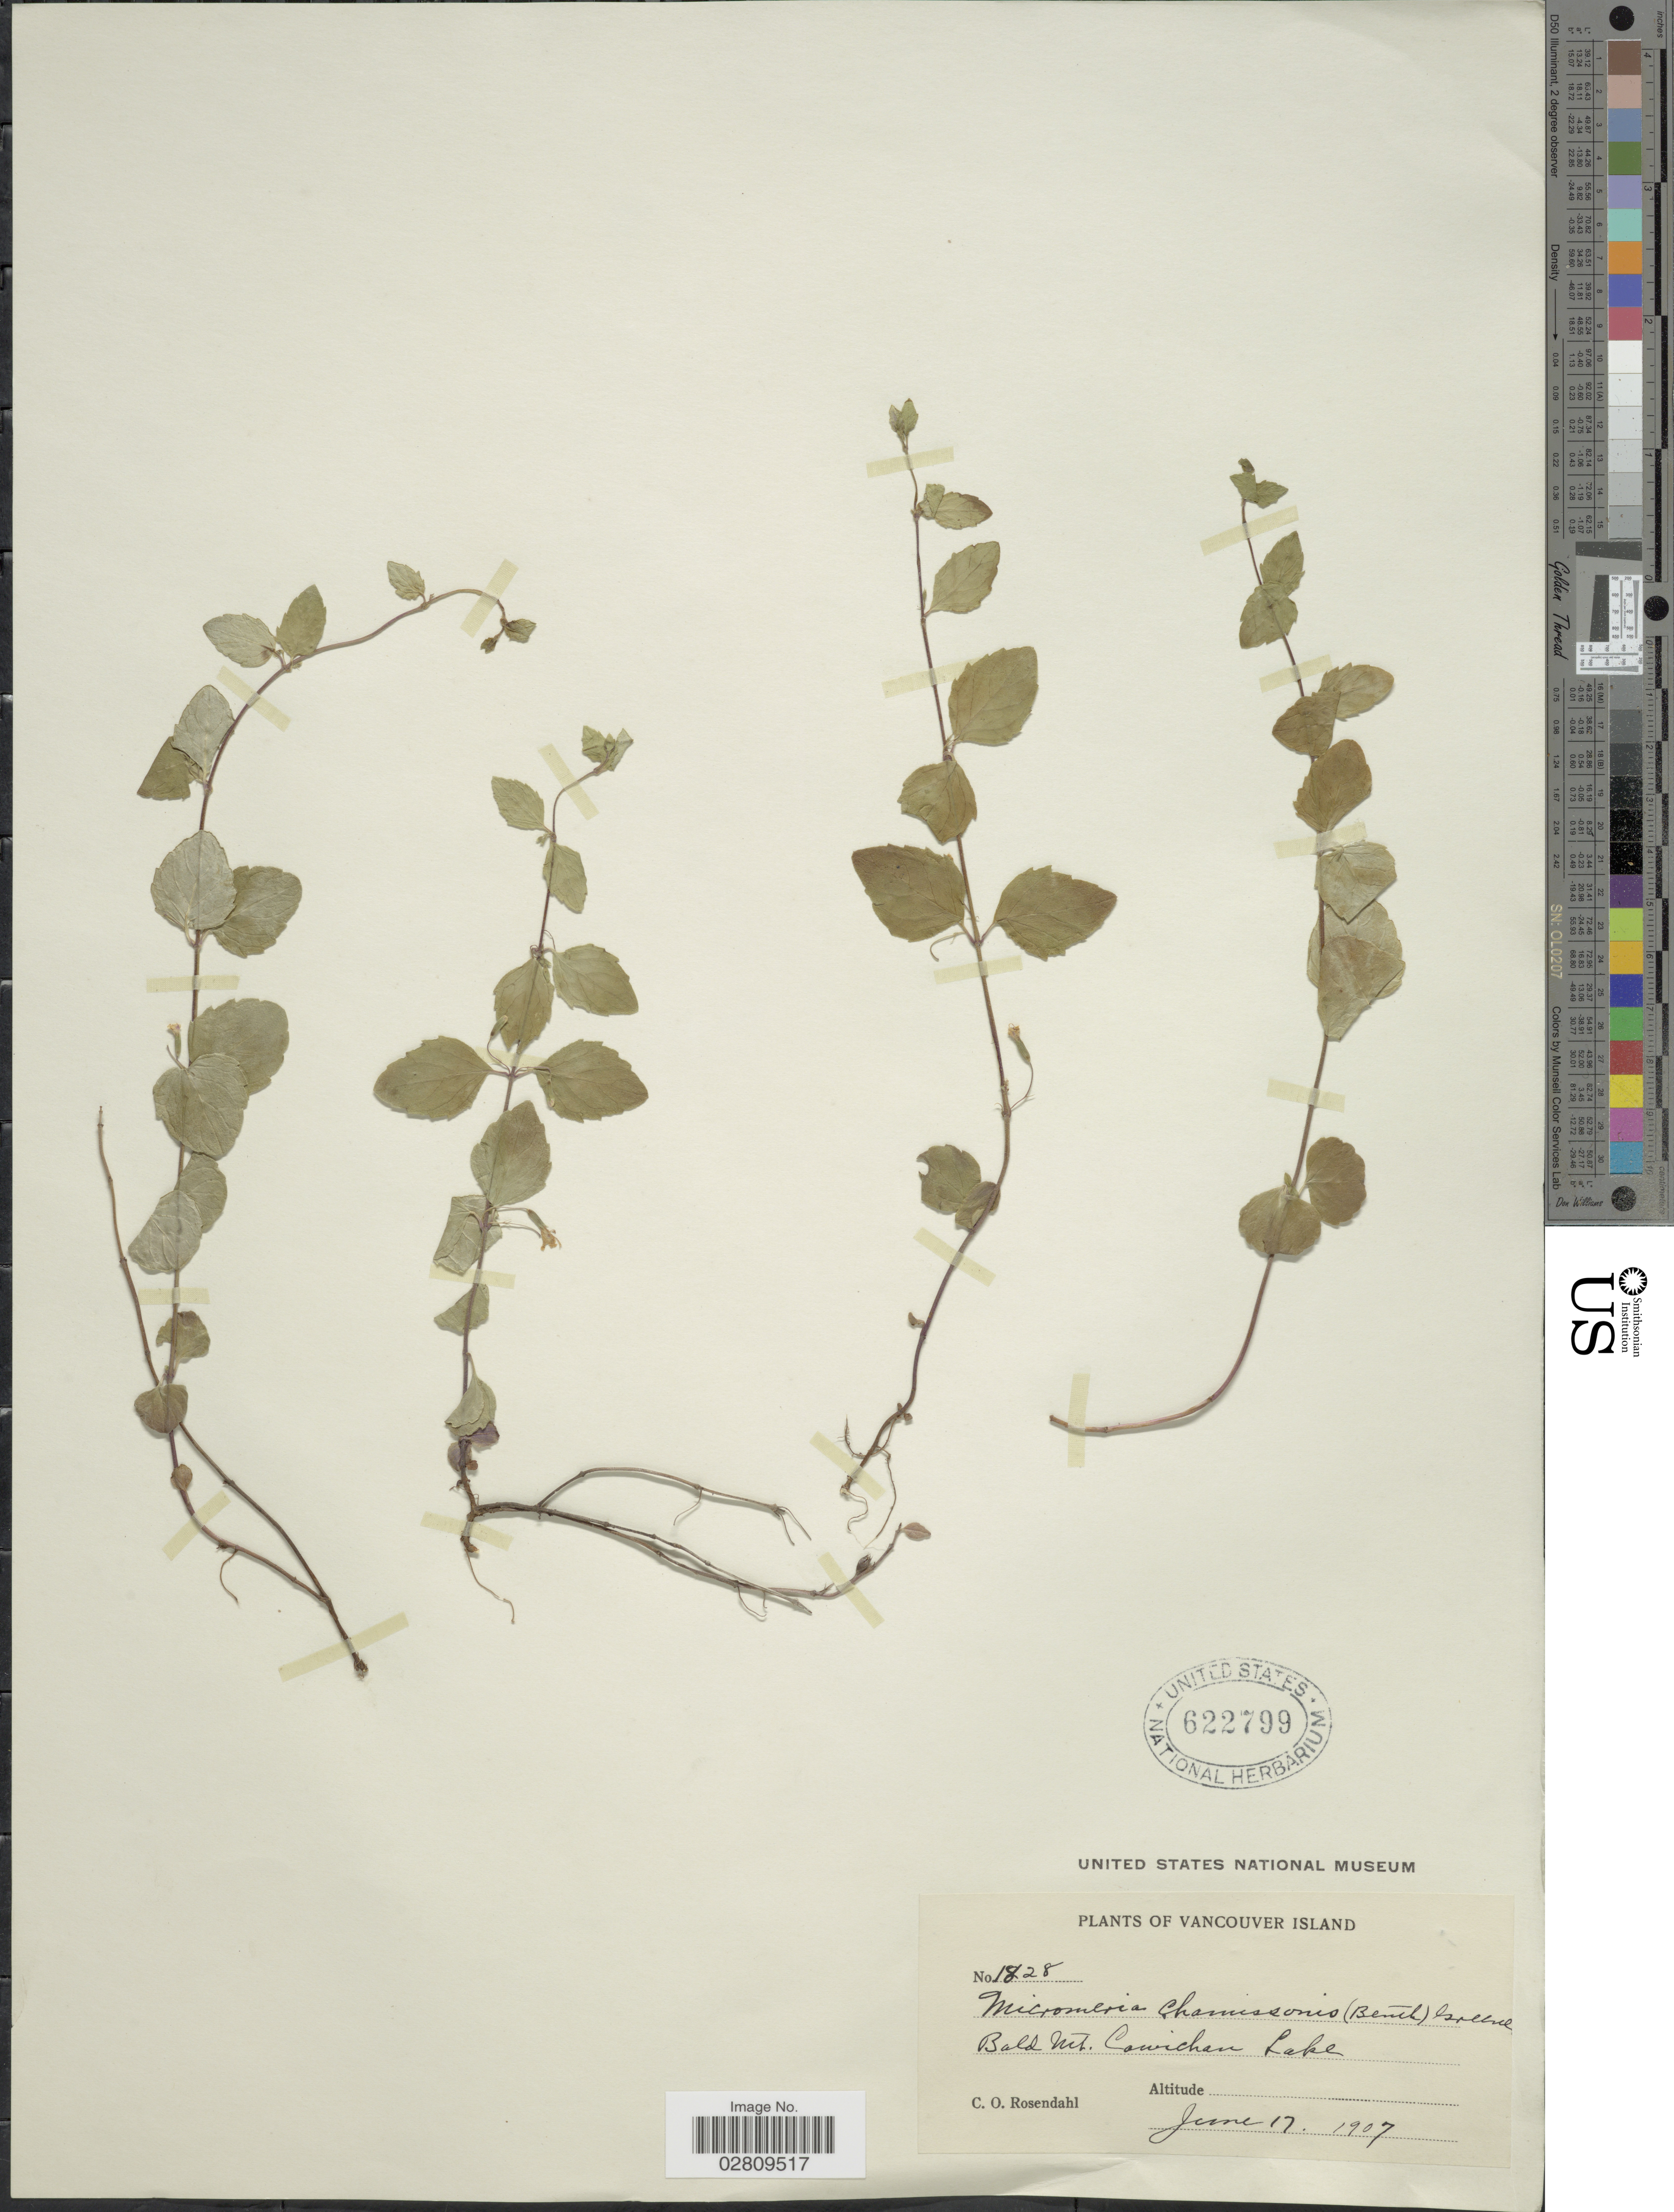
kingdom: Plantae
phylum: Tracheophyta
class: Magnoliopsida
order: Lamiales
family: Lamiaceae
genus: Micromeria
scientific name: Micromeria douglasii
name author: Benth.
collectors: C. O. Rosendahl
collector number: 1828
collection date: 1907-06-17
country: Canada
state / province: British Columbia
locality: Vancouver Island. Bald Mt. Cowichan Lake.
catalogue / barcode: US 622799